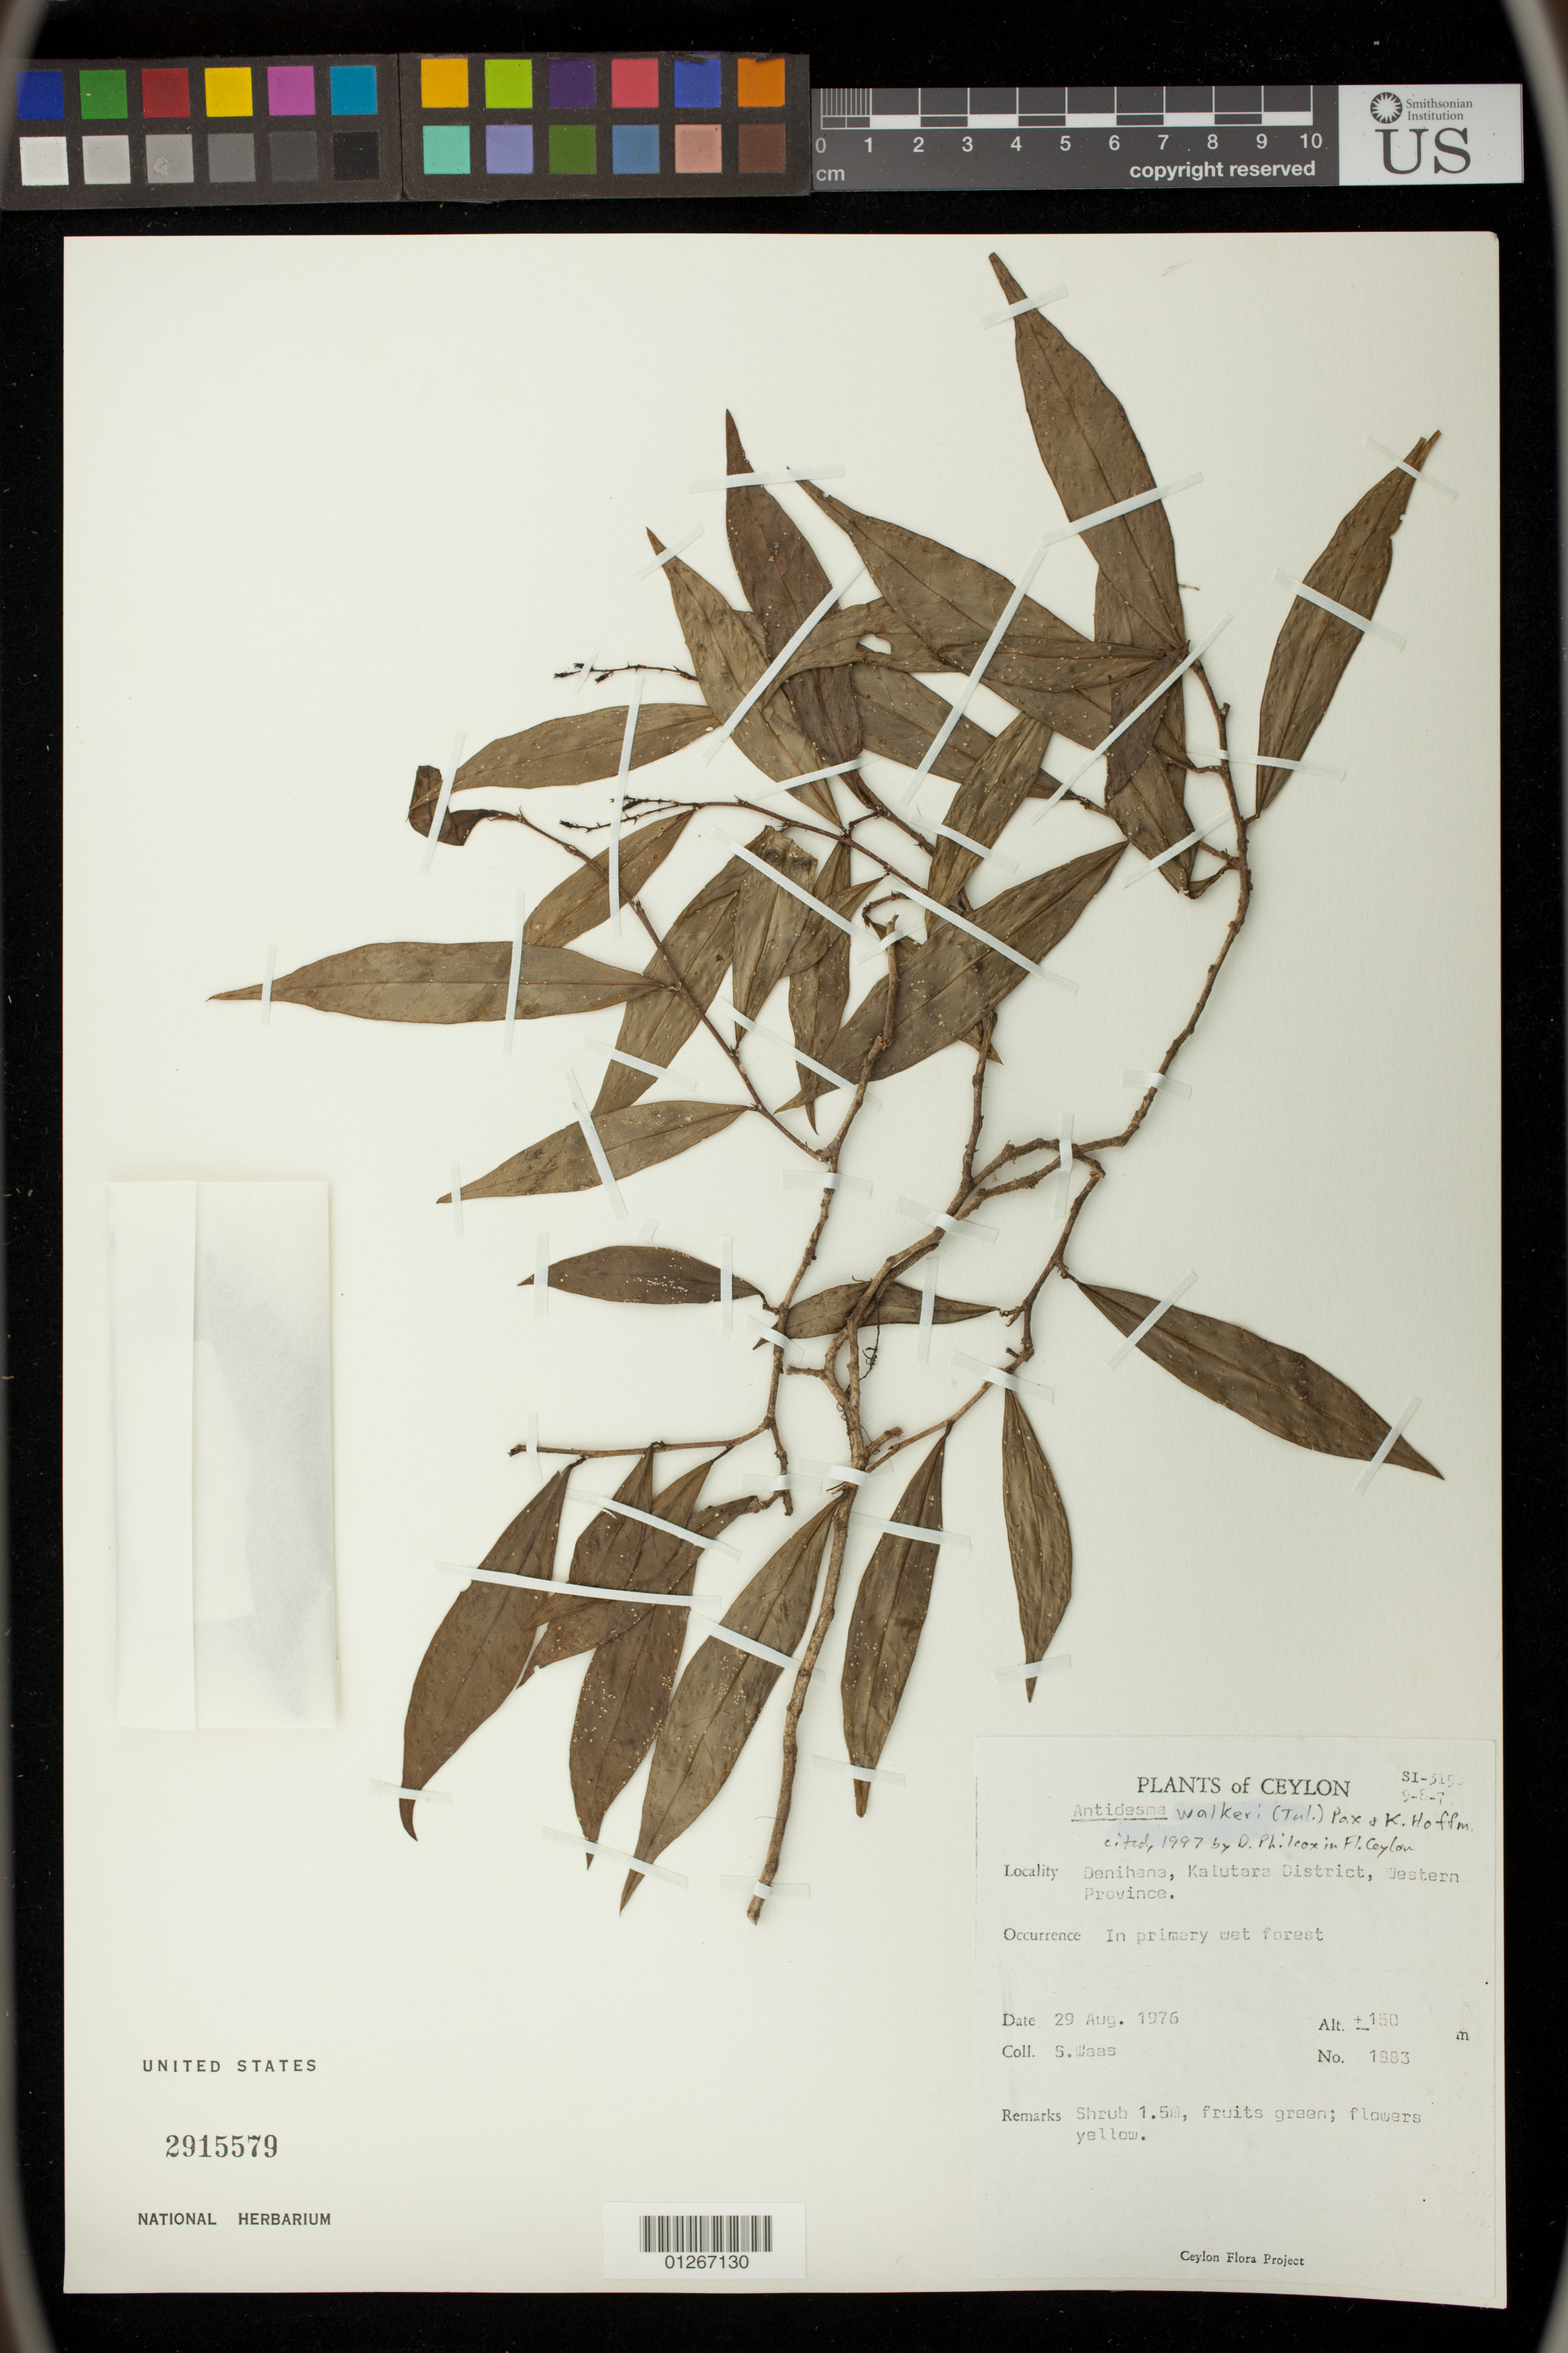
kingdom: Plantae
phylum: Tracheophyta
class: Magnoliopsida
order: Malpighiales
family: Phyllanthaceae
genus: Antidesma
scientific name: Antidesma walkeri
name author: (Tul.) Pax & K. Hoffm.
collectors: S. Waas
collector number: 1883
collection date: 1976-08-29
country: Sri Lanka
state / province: Western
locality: Denihens, Kalutara District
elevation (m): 150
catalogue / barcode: US 2915579